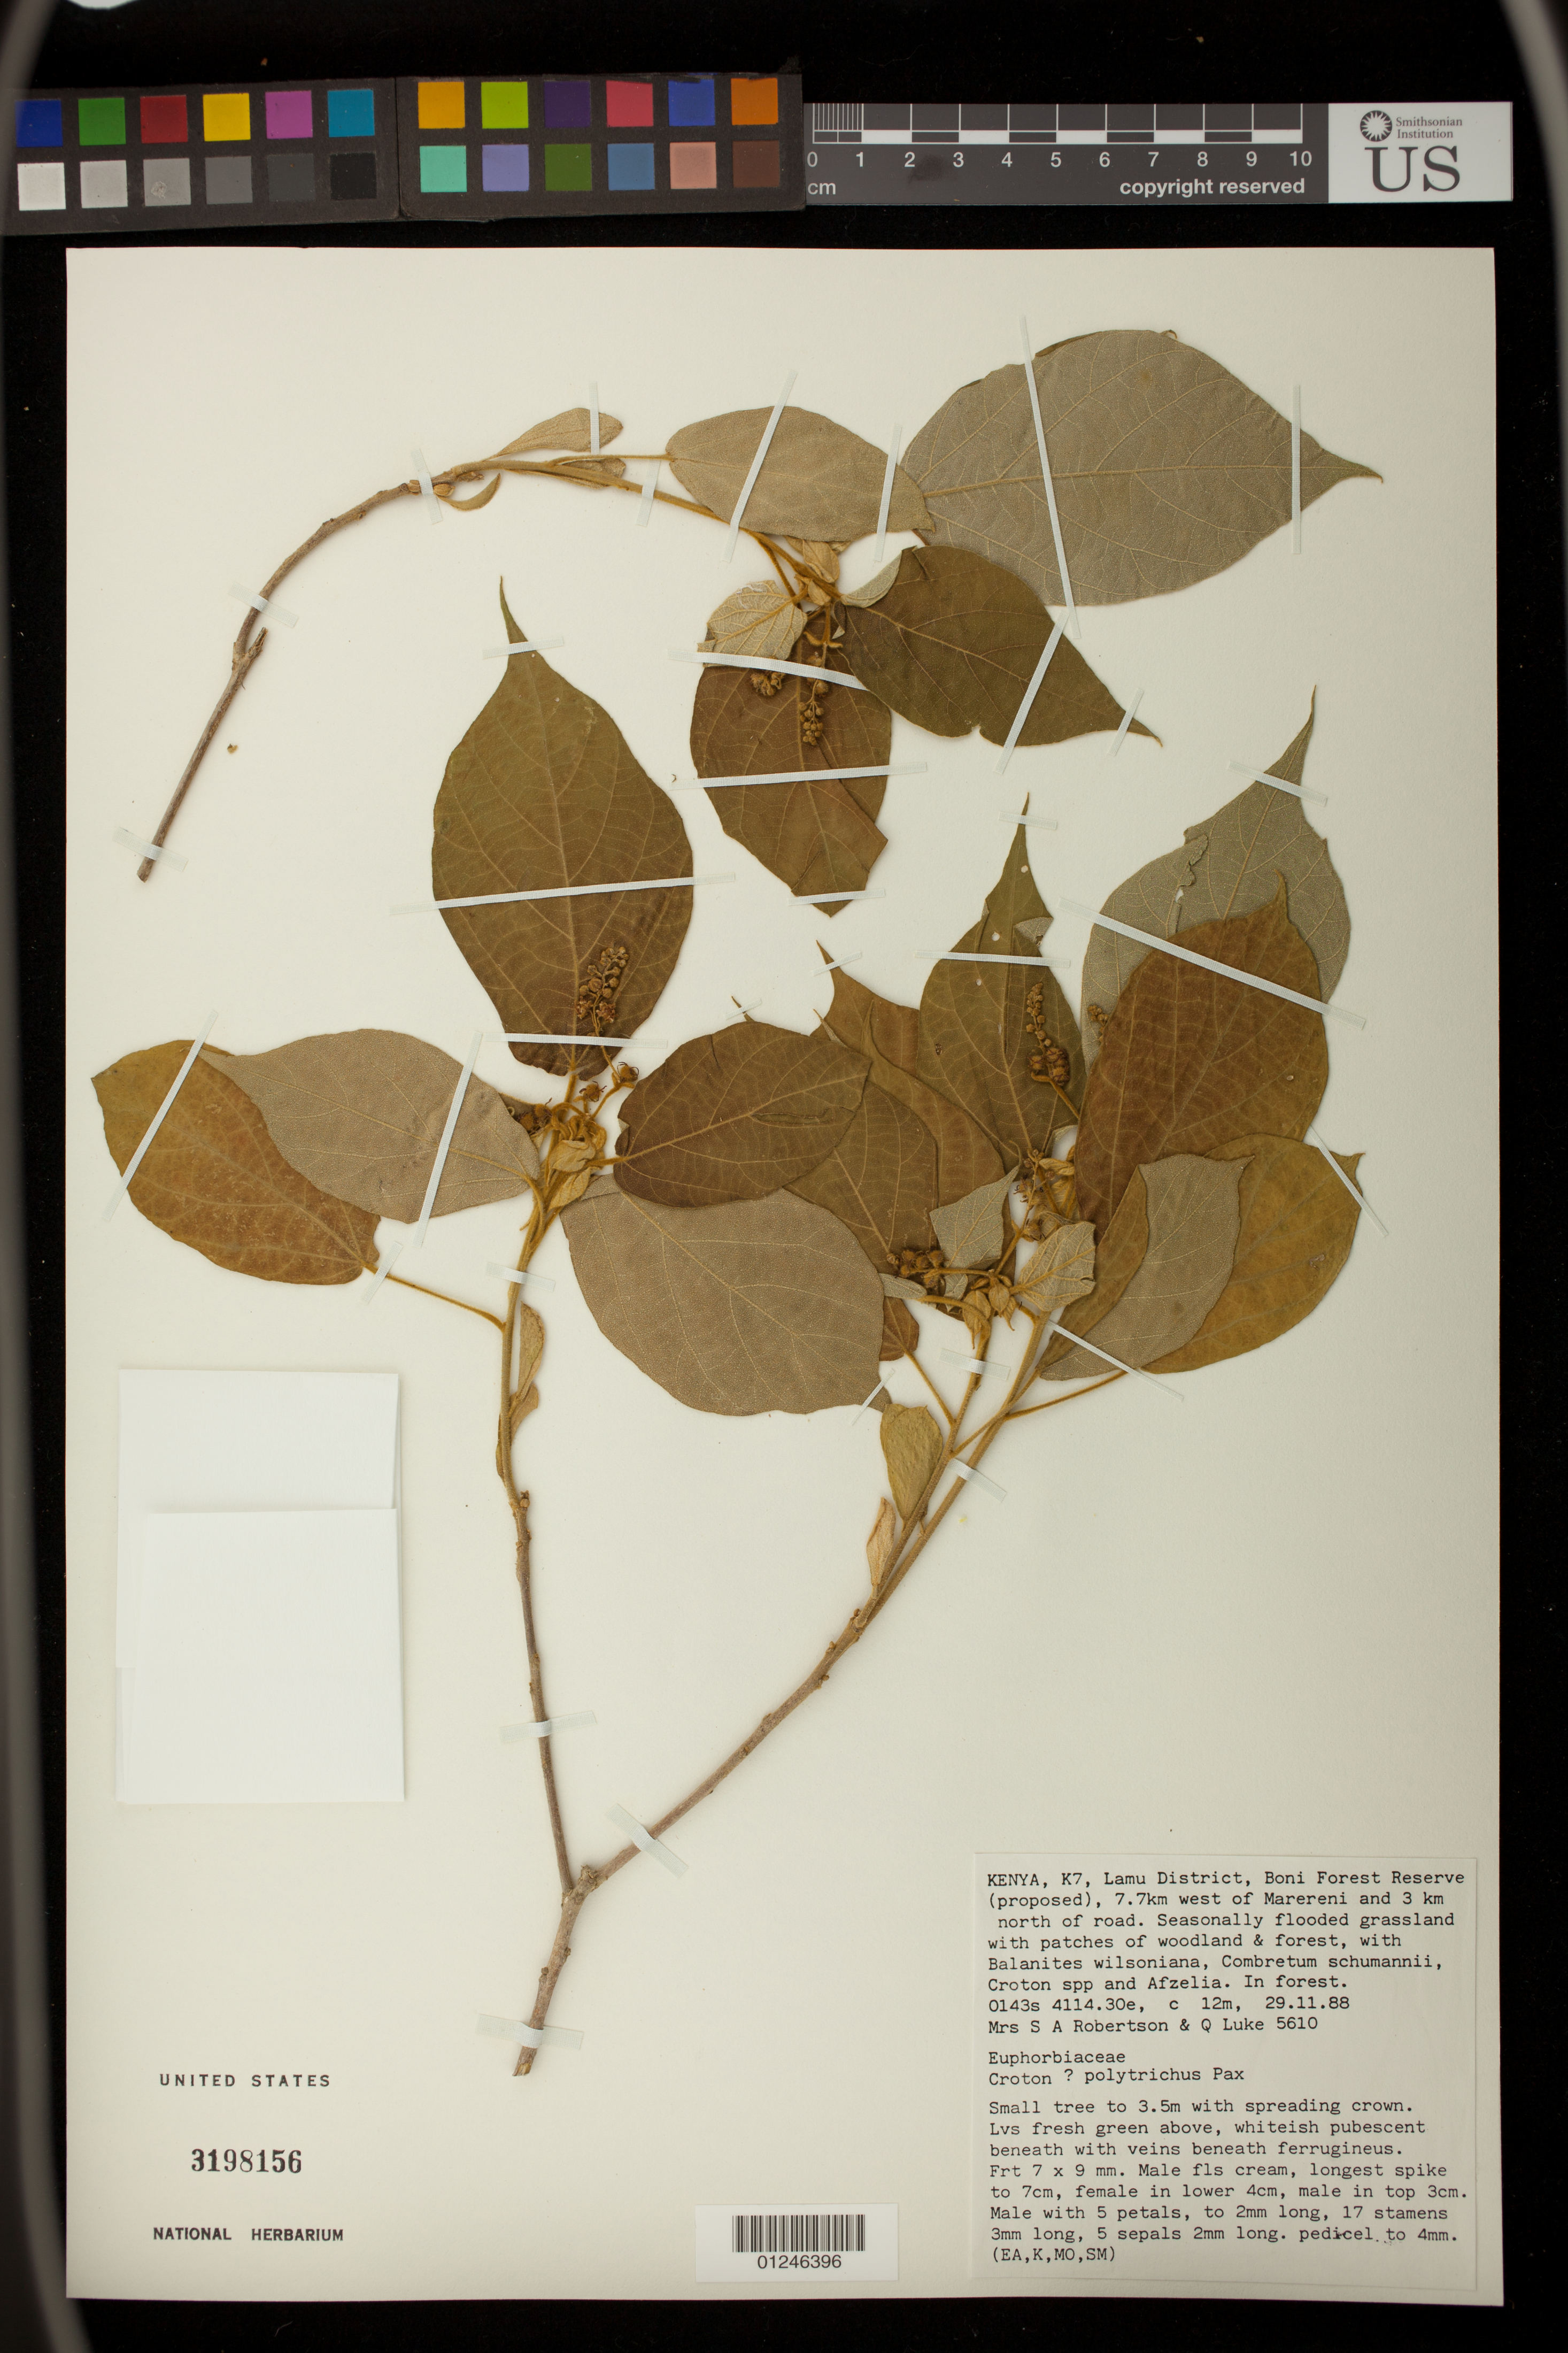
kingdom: Plantae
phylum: Tracheophyta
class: Magnoliopsida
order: Malpighiales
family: Euphorbiaceae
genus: Croton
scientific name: Croton polytrichus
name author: Pax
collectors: S. A. Robertson & Q. Luke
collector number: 5610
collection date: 1988-11-29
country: Kenya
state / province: Garissa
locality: Kenya, K7, Lamu District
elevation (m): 12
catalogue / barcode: US 3198156